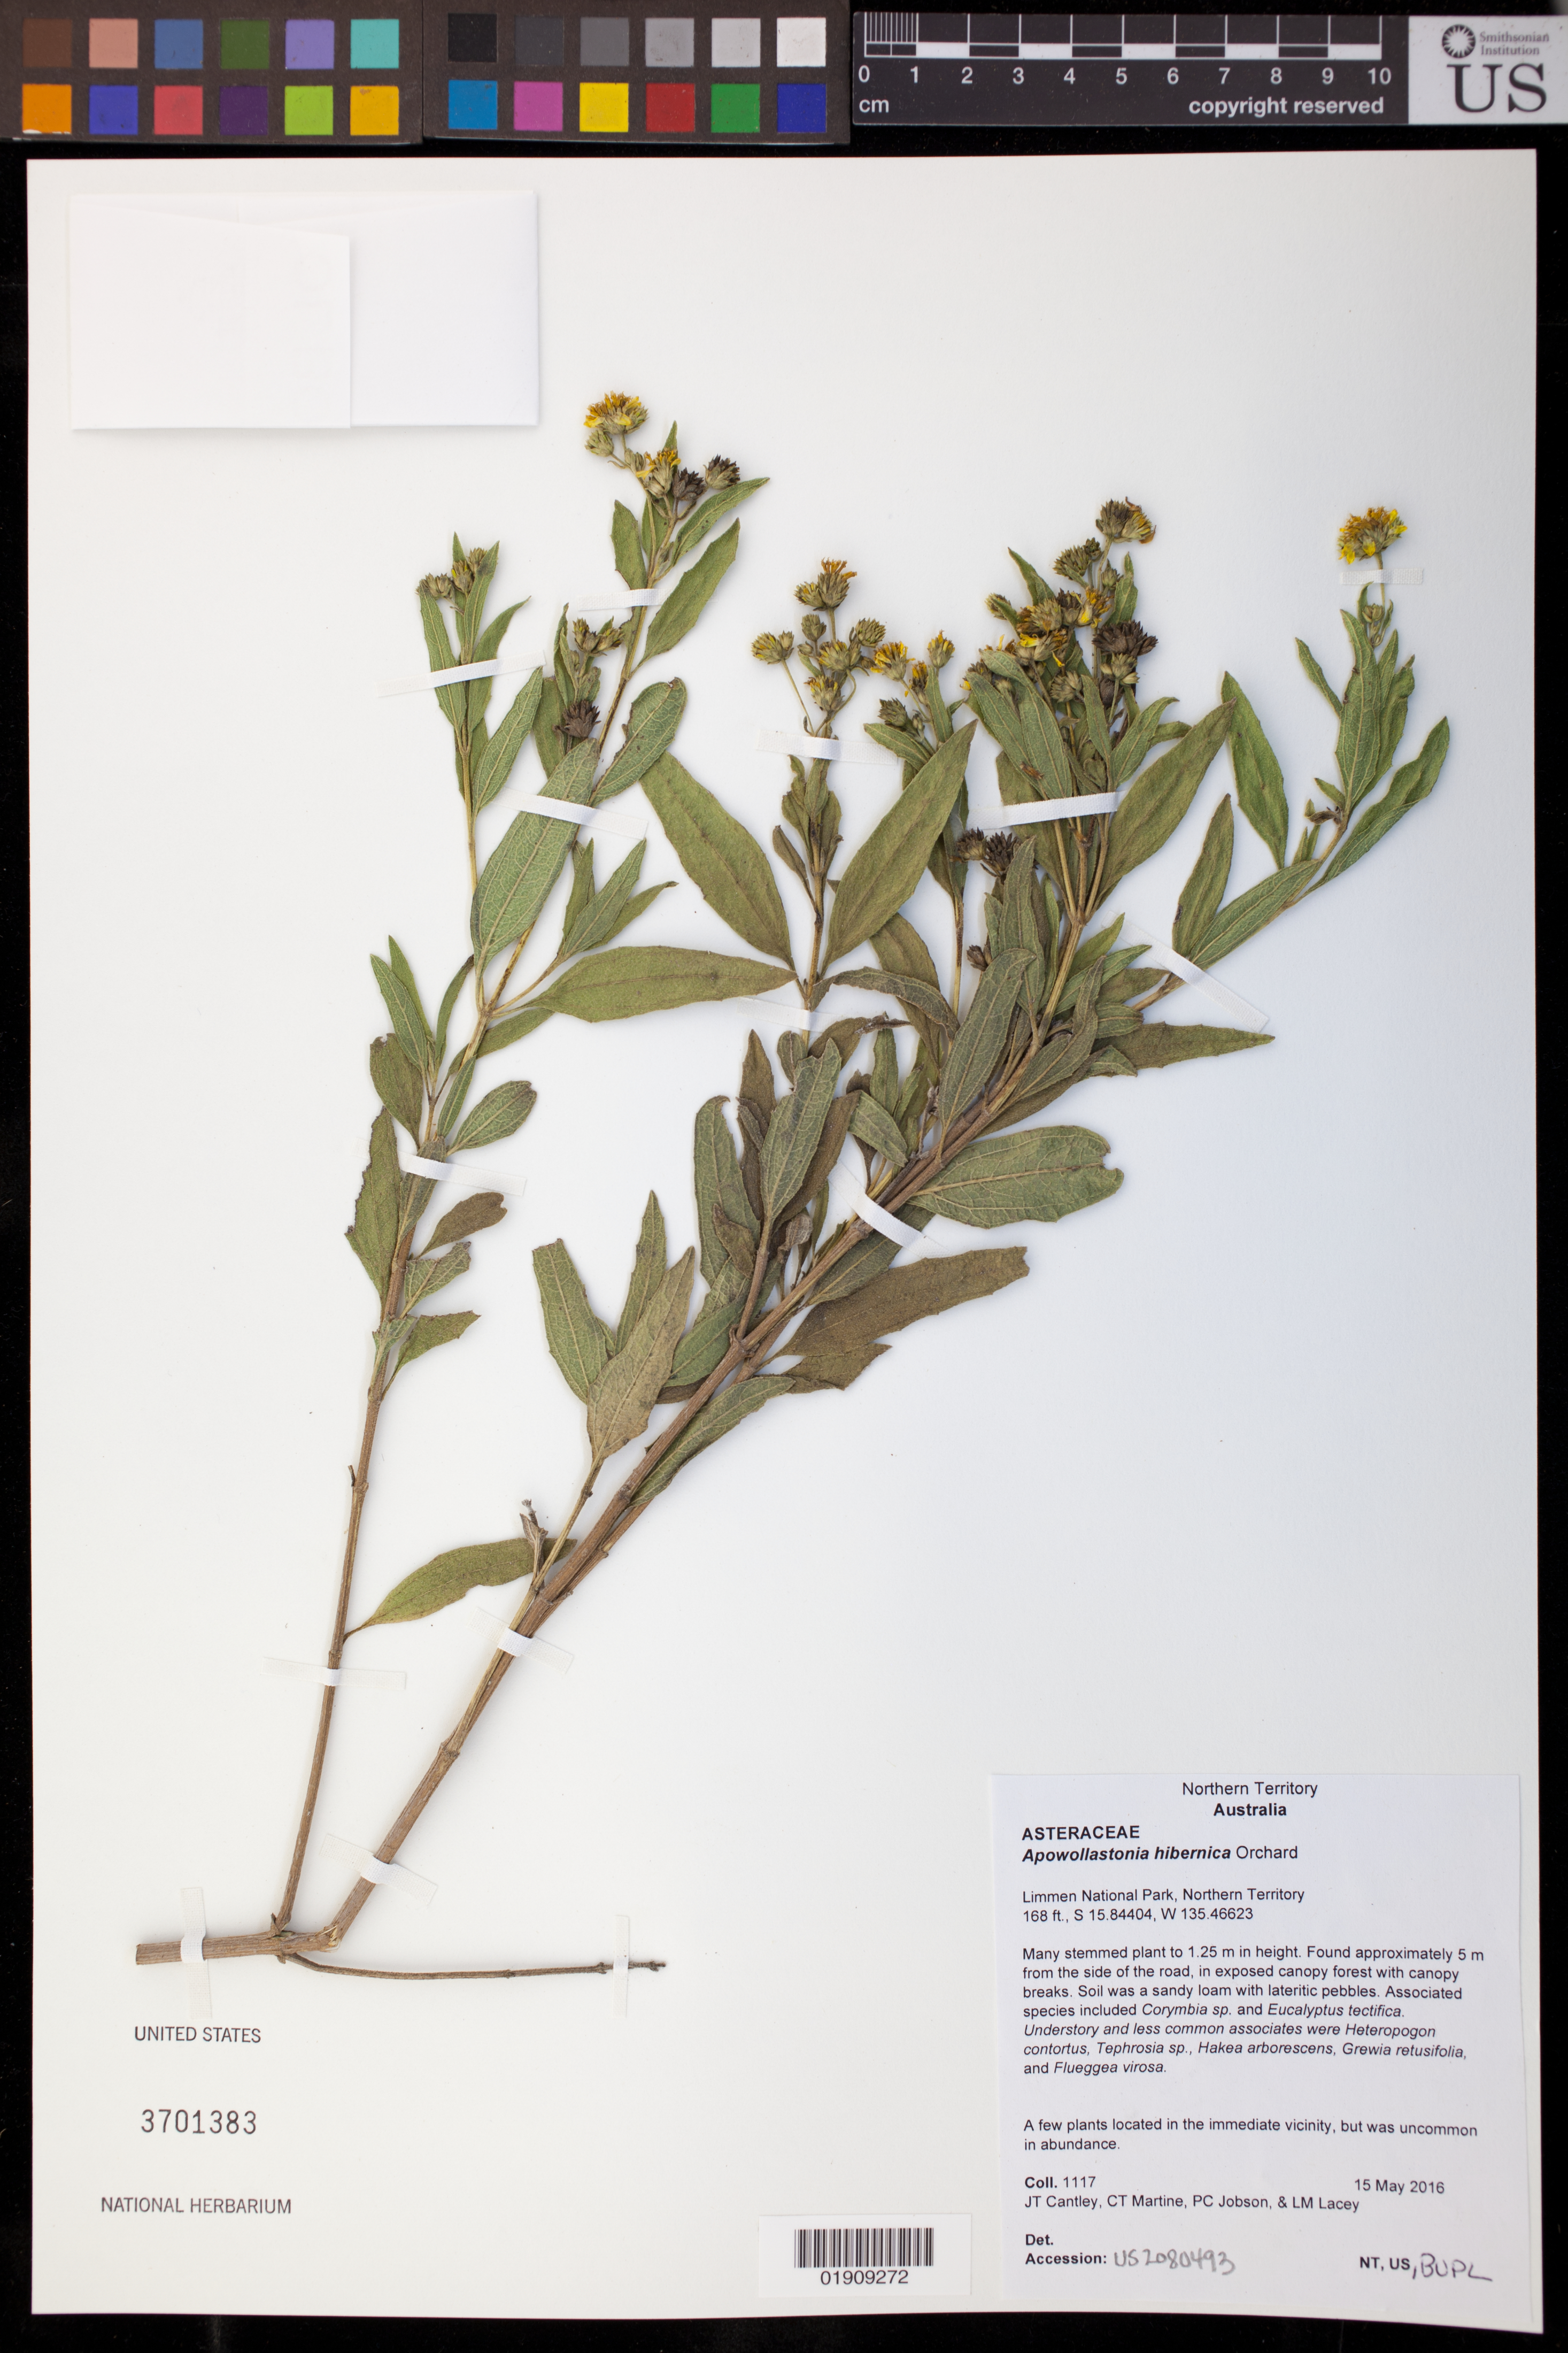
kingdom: Plantae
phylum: Tracheophyta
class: Magnoliopsida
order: Asterales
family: Asteraceae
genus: Apowollastonia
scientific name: Apowollastonia hibernica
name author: (L.) Orchard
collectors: J. Cantley, C. Martine, P. Jobson & L. Lacey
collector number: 1117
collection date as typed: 15 May 2016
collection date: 2016-05-15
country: Australia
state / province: Northern Territory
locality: Limmen National Park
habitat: Roadside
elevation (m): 51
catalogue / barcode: US 3701383